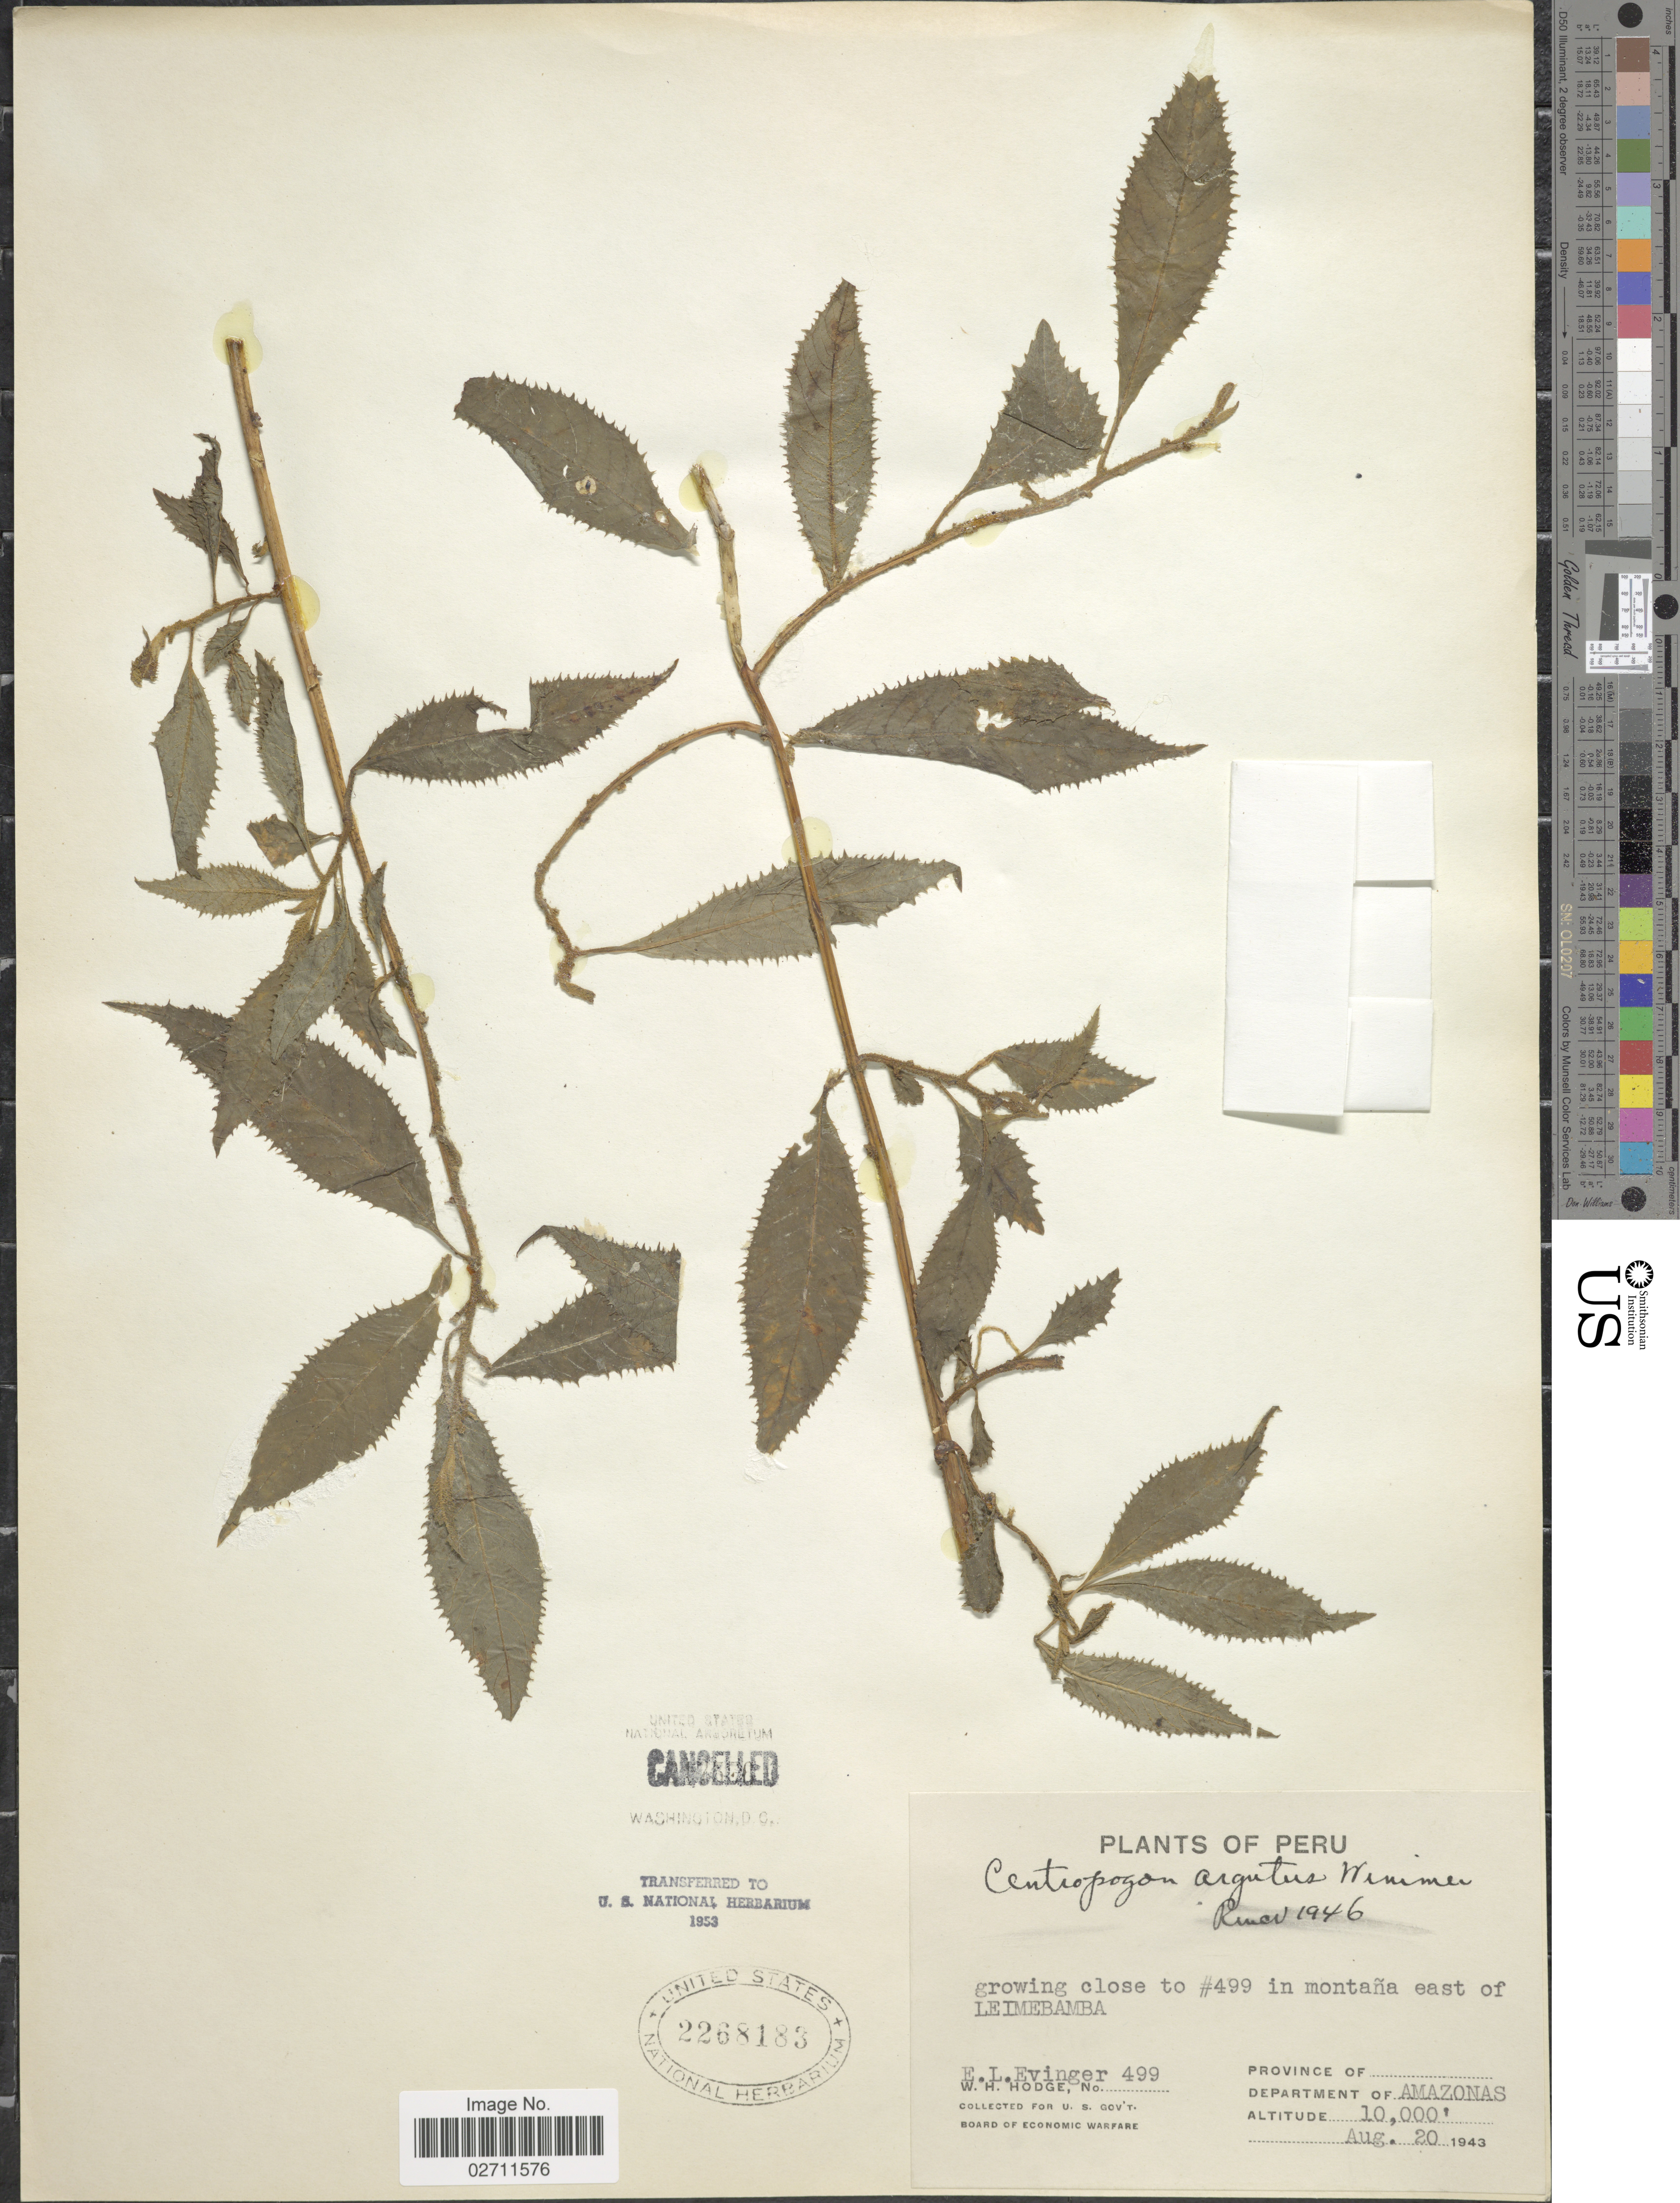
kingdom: Plantae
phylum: Tracheophyta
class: Magnoliopsida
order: Asterales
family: Campanulaceae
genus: Centropogon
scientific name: Centropogon argutus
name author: E. Wimm.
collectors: E. Evinger & W. Hodge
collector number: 499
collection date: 1943-08-20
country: Peru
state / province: Amazonas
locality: In montana east of Leimebamba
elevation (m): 3048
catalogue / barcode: US 2268183